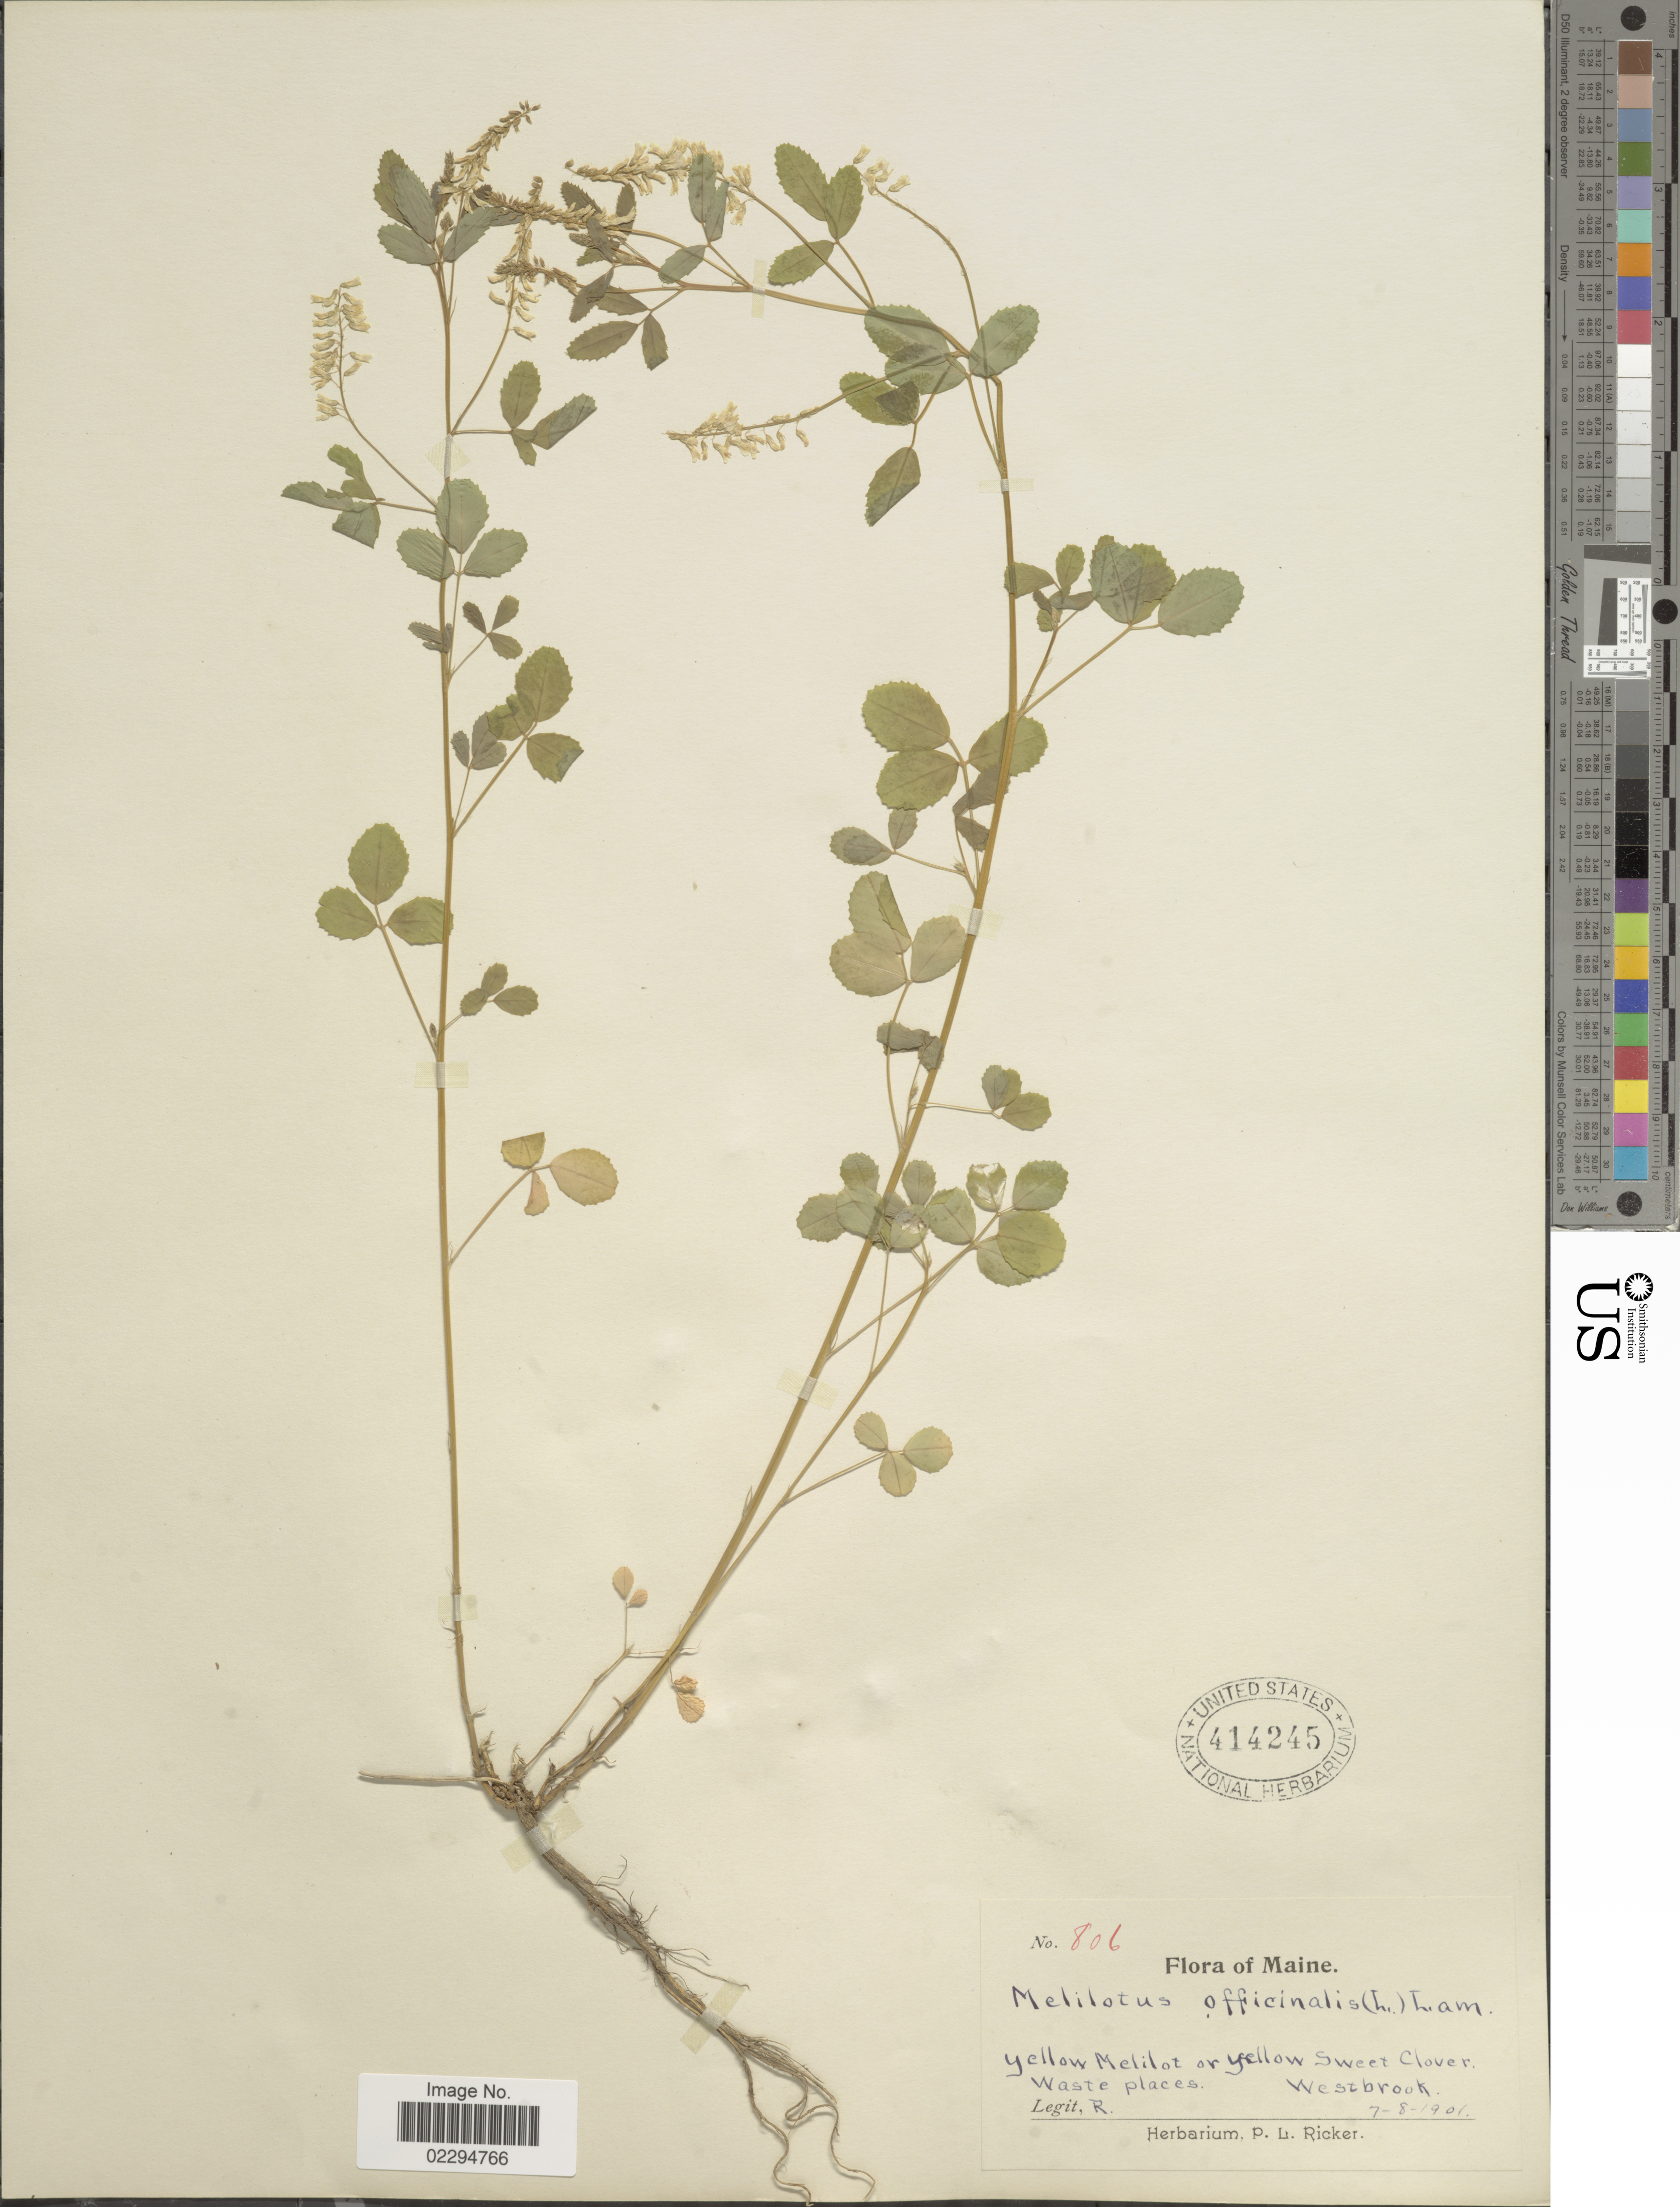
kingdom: Plantae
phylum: Tracheophyta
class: Magnoliopsida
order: Fabales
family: Fabaceae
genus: Melilotus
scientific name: Melilotus officinalis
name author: (L.) Lam.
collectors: P. Ricker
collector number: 806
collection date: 1901-07-08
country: United States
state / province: Maine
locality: Westbrook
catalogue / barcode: US 414245